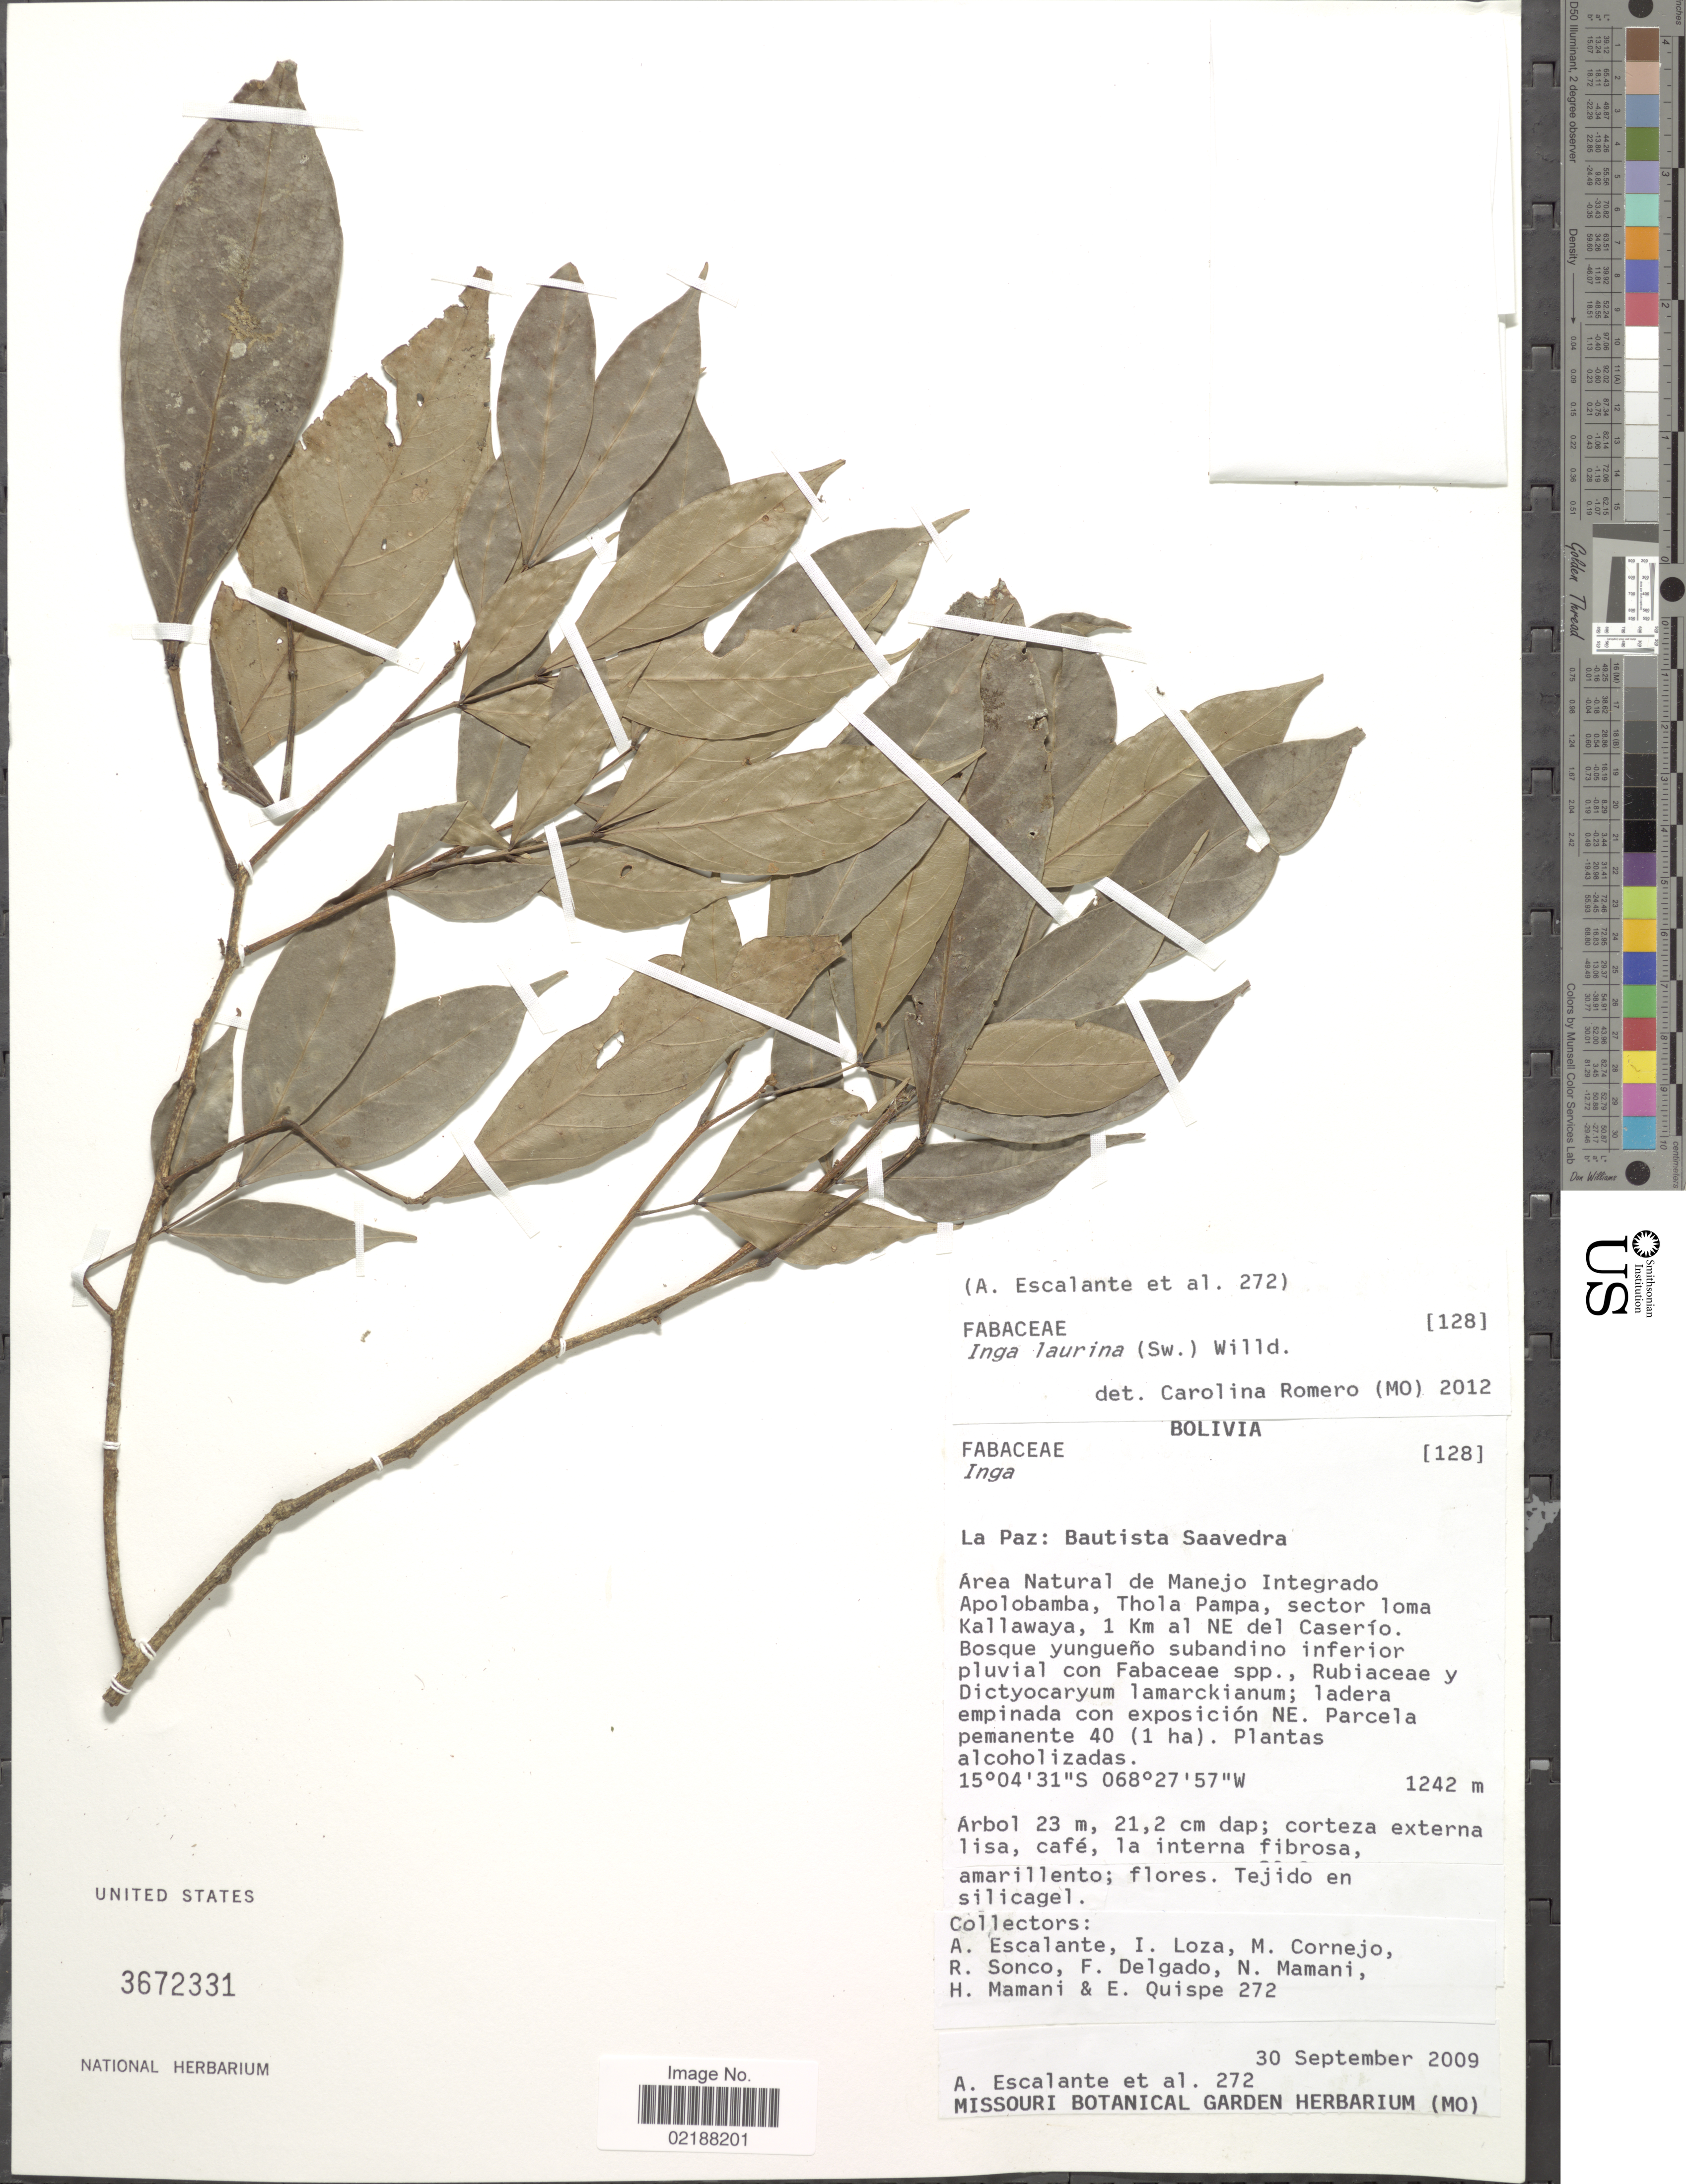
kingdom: Plantae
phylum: Tracheophyta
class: Magnoliopsida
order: Fabales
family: Fabaceae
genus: Inga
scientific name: Inga laurina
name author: (Sw.) Willd.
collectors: A. Escalante, I. Loza, M. Cornejo, R. Sonco & et al.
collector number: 272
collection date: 2009-09-30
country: Bolivia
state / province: La Paz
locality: La Paz: Bautista Saavedra. Area Natural de Manejo Integrado Apolobamba, Thola Pampa, sector loma kallawaya, 1 Km al NE del Caserío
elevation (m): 1242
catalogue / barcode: US 3672331